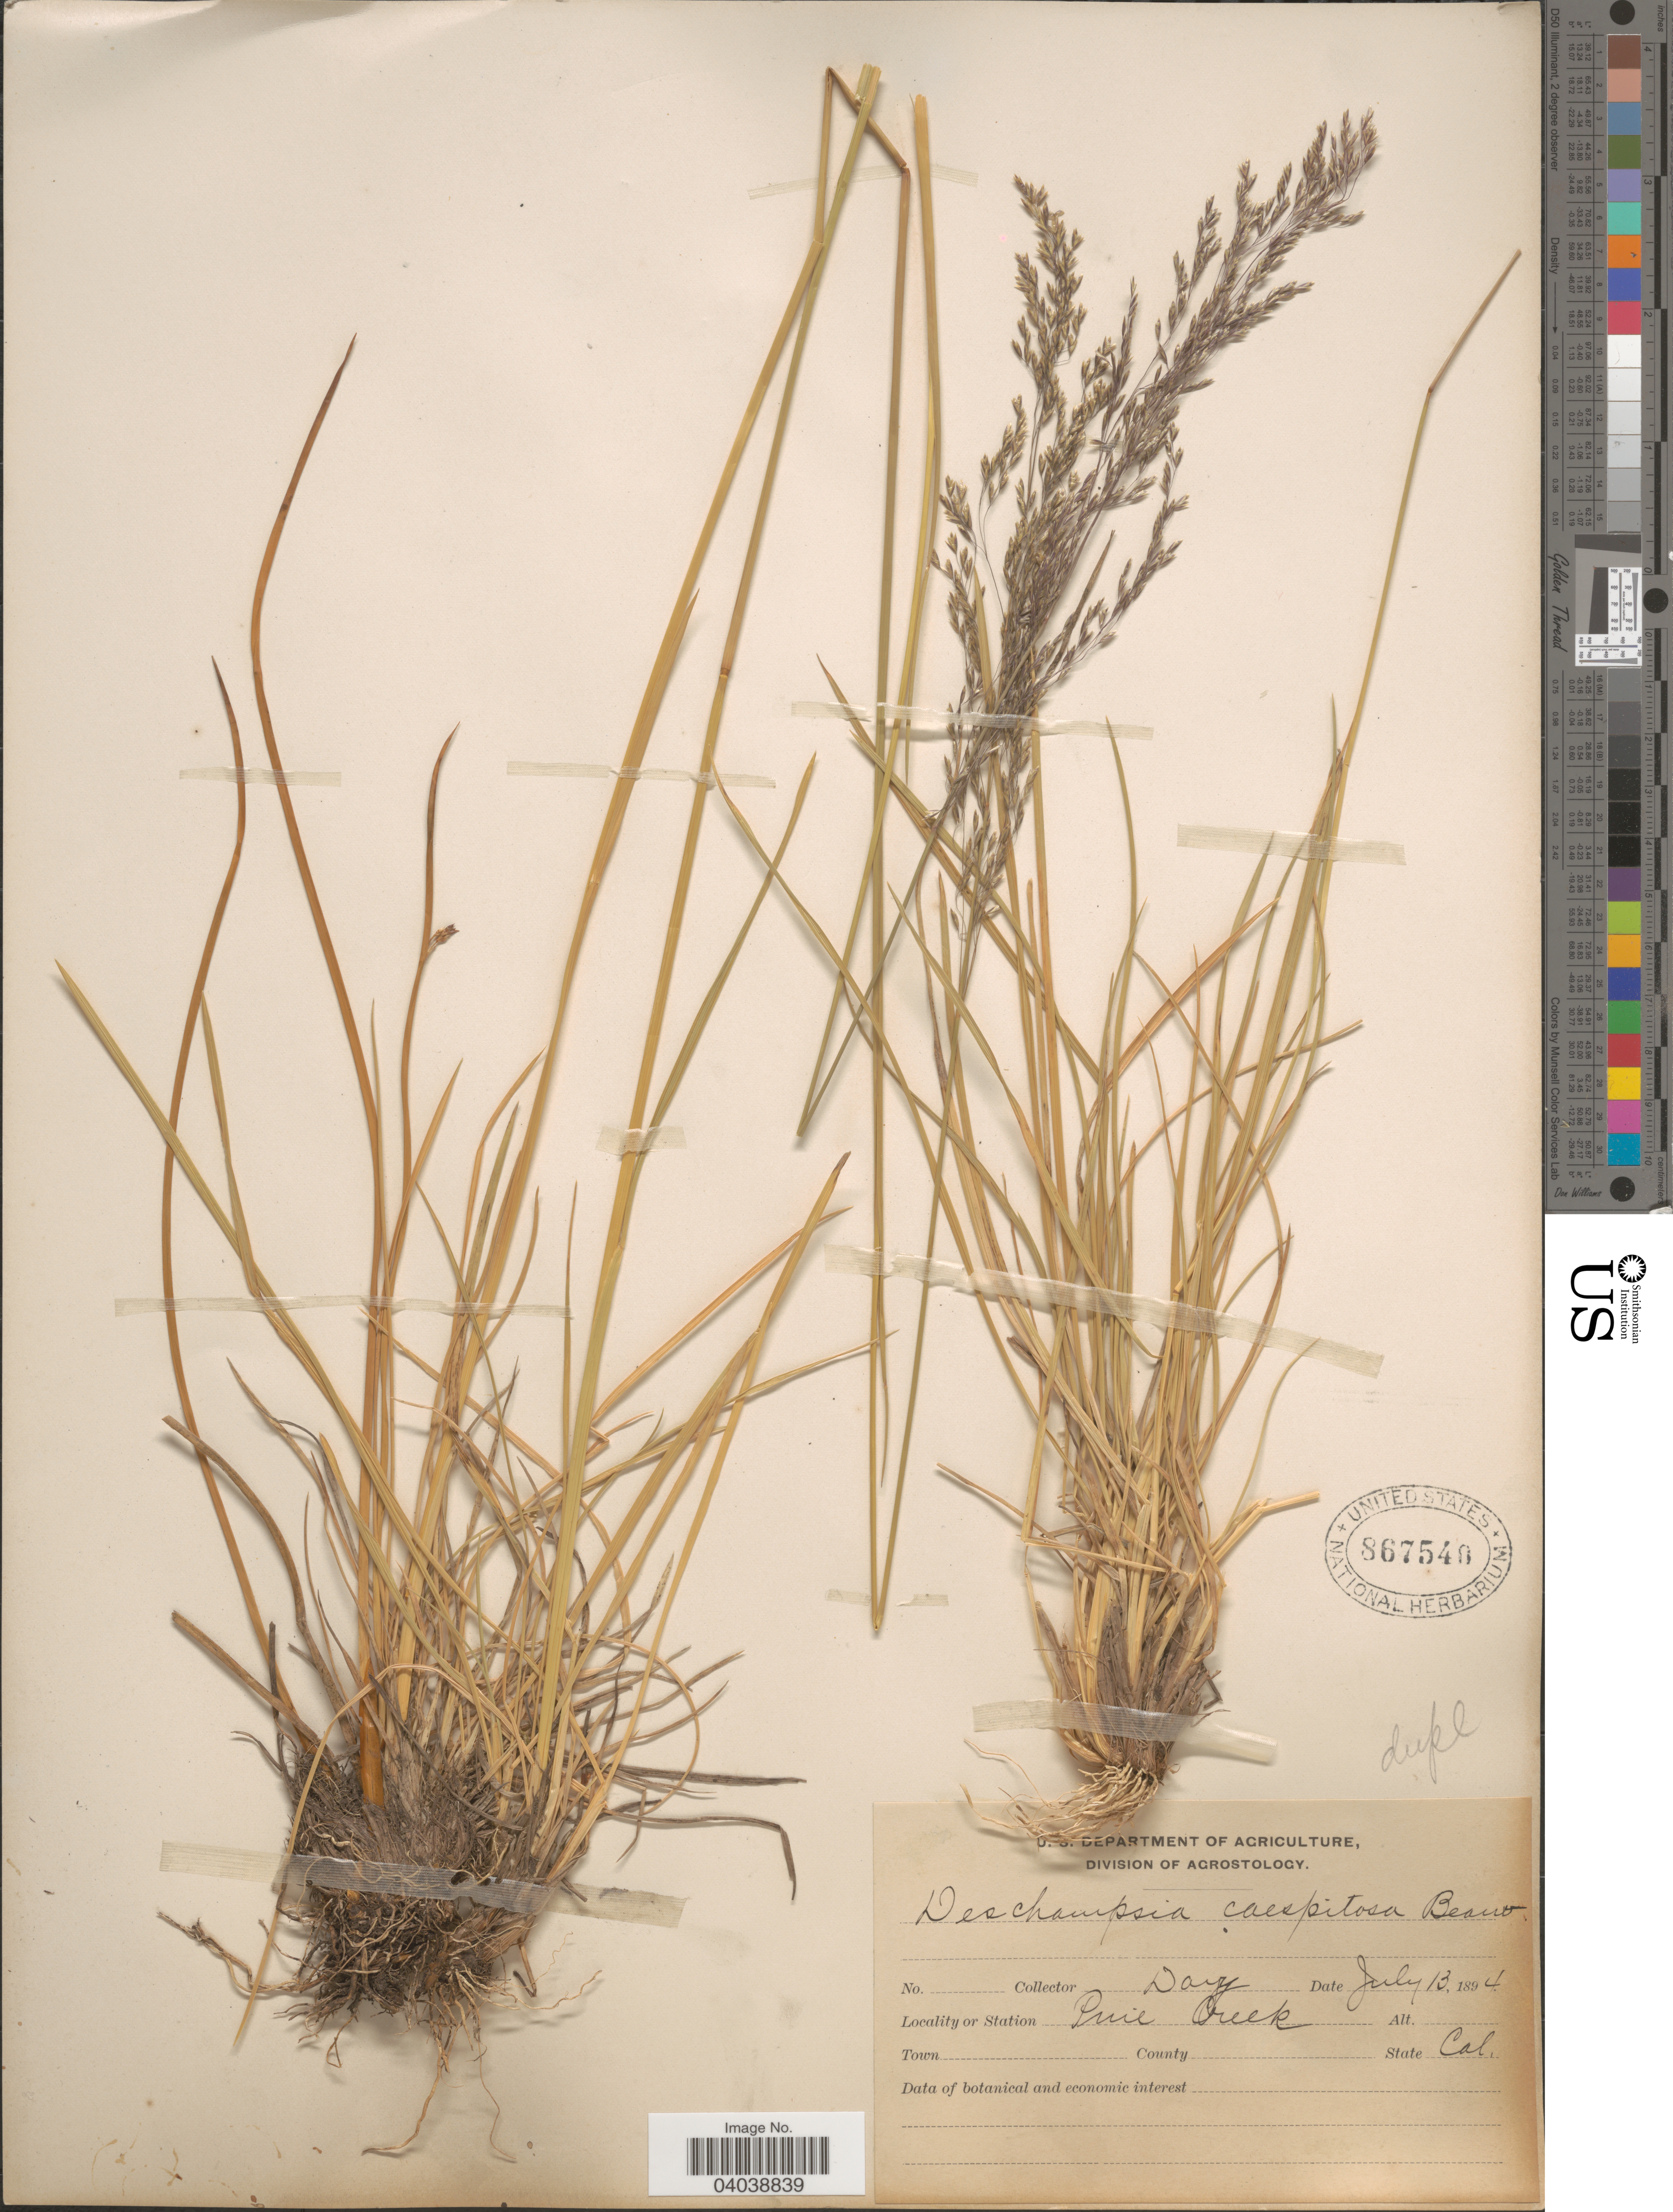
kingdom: Plantae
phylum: Tracheophyta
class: Liliopsida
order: Poales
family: Poaceae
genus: Deschampsia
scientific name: Deschampsia cespitosa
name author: (L.) P. Beauv.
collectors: Davy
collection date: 1894-07-13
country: United States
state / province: California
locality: Station Pine Creek.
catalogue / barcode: US 867540